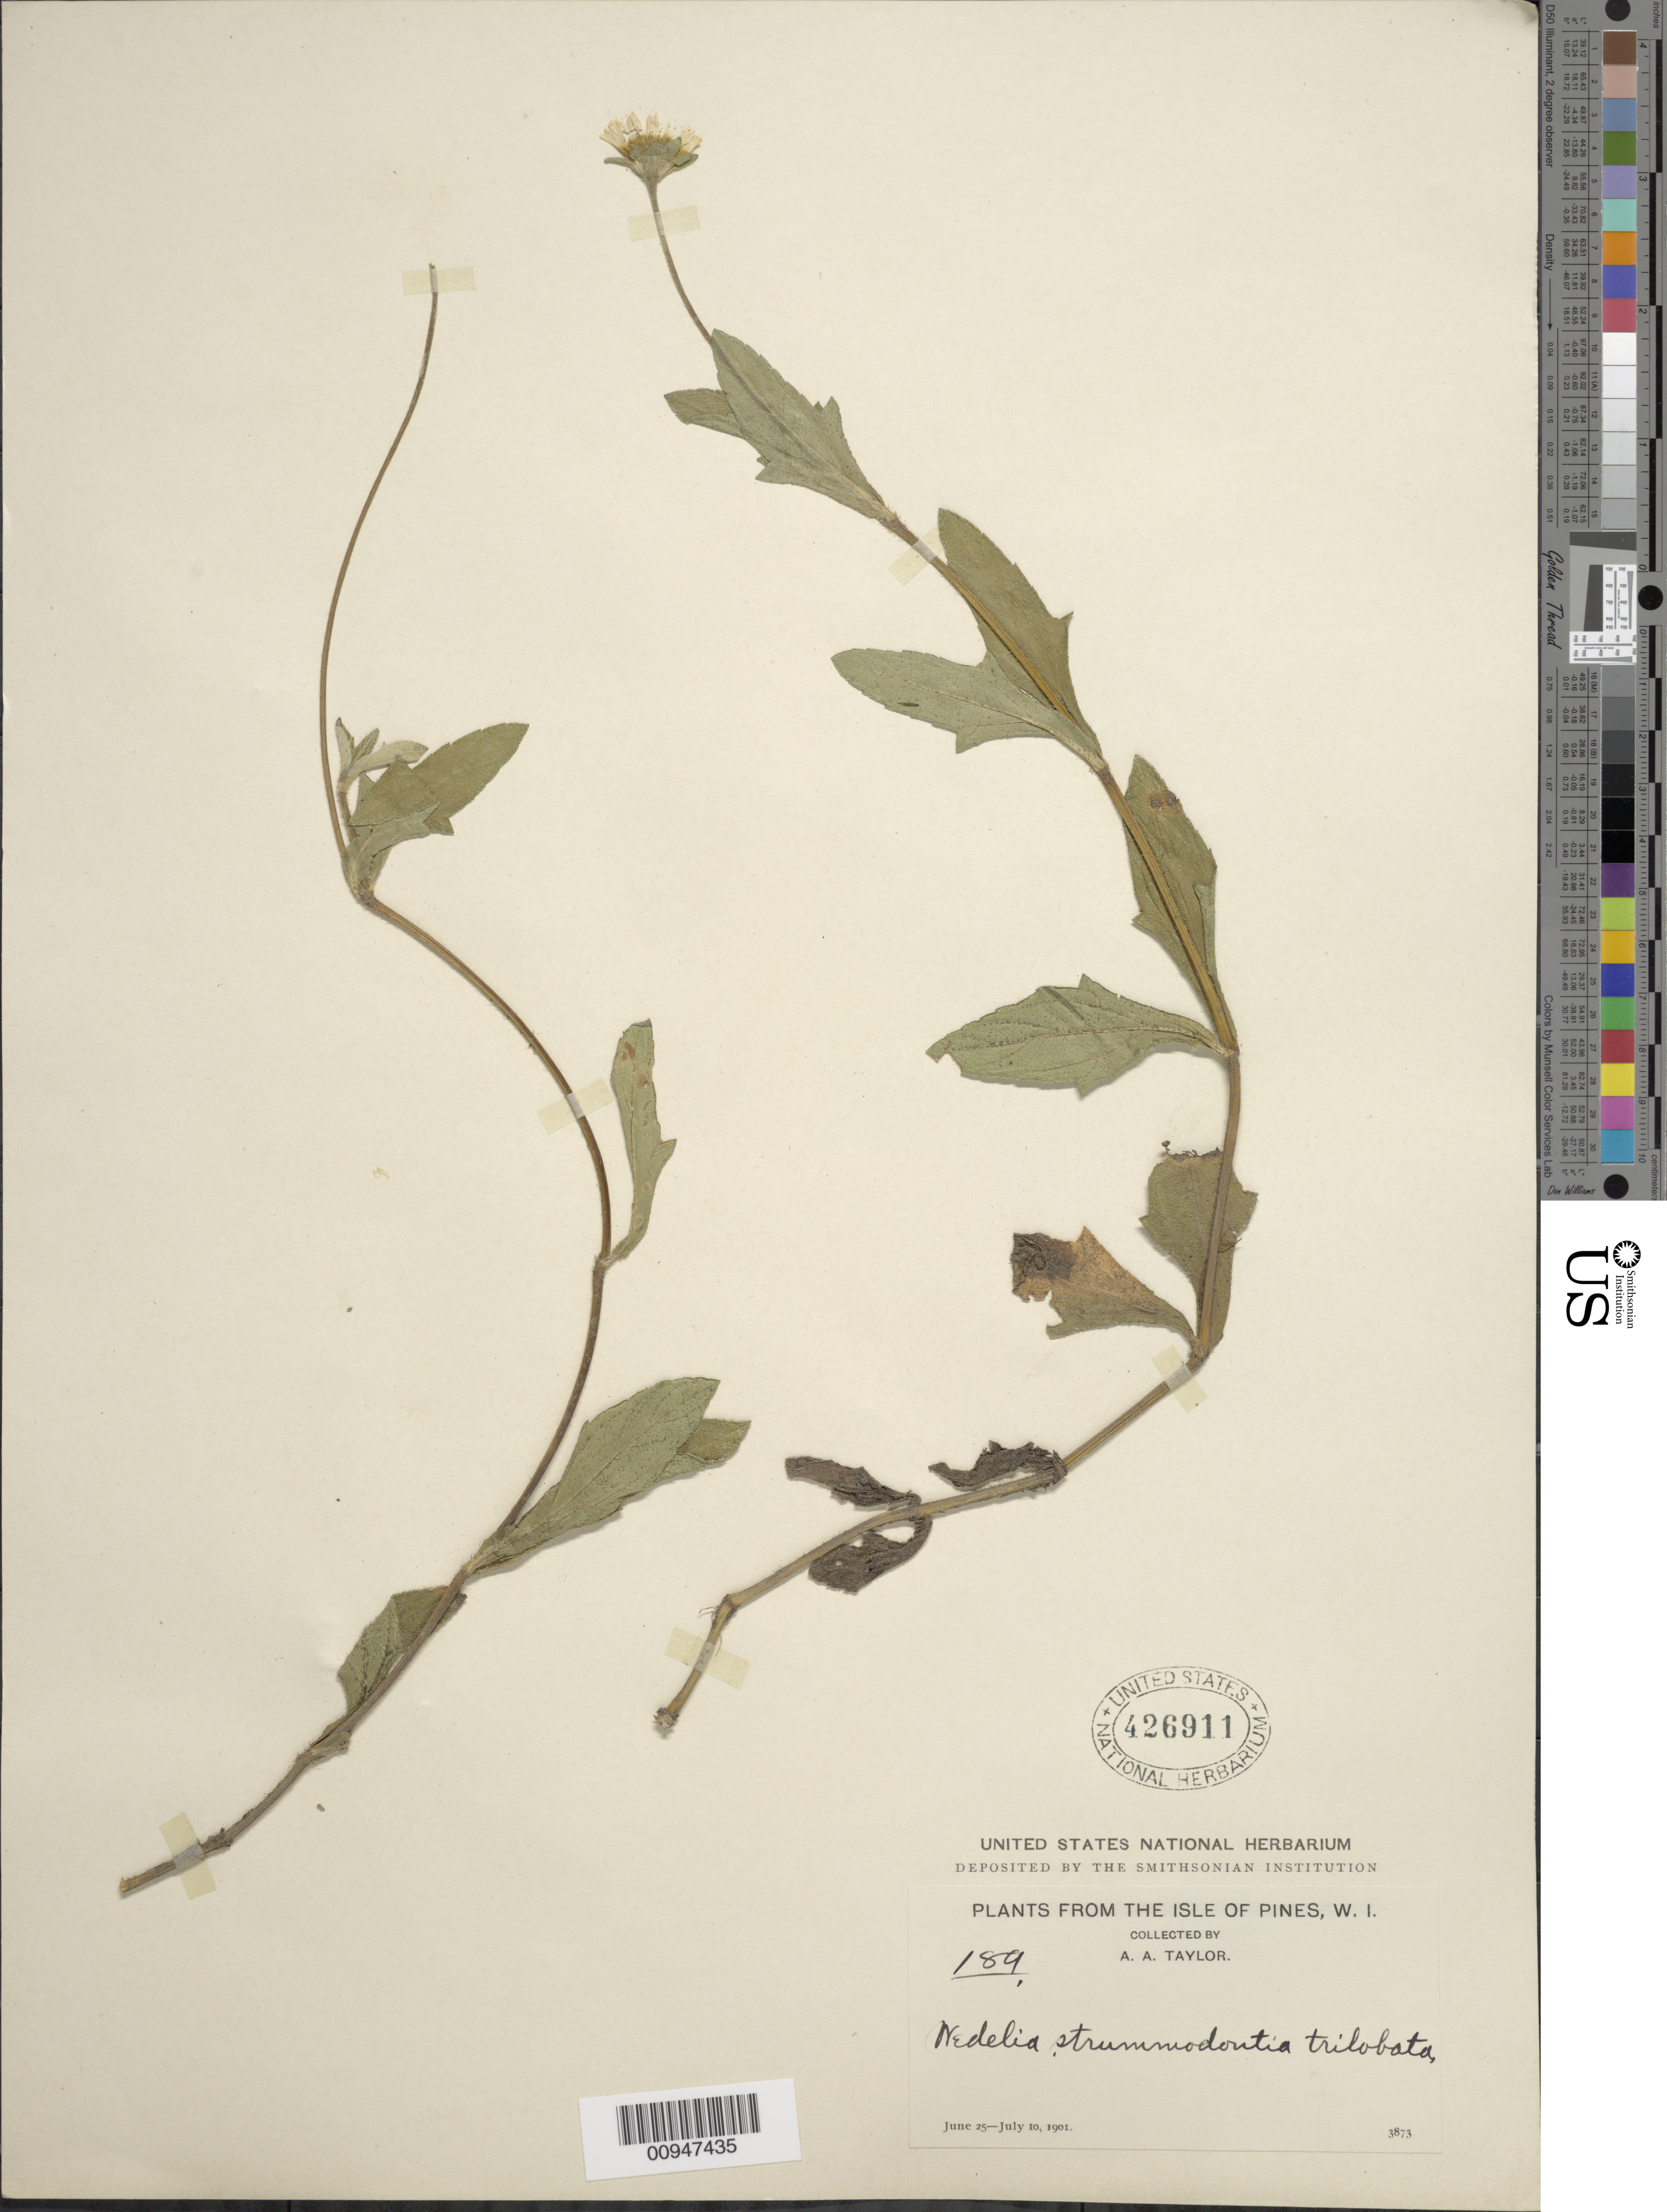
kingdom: Plantae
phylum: Tracheophyta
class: Magnoliopsida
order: Asterales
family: Asteraceae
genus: Sphagneticola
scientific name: Sphagneticola trilobata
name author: (L.) Pruski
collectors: A. A. Taylor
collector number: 189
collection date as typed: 25 Jun 1901 to 10 Jul 1901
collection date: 1901-06-25/1901-07-10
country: Cuba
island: Isla de la Juventud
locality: Isle of Pines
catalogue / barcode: US 426911